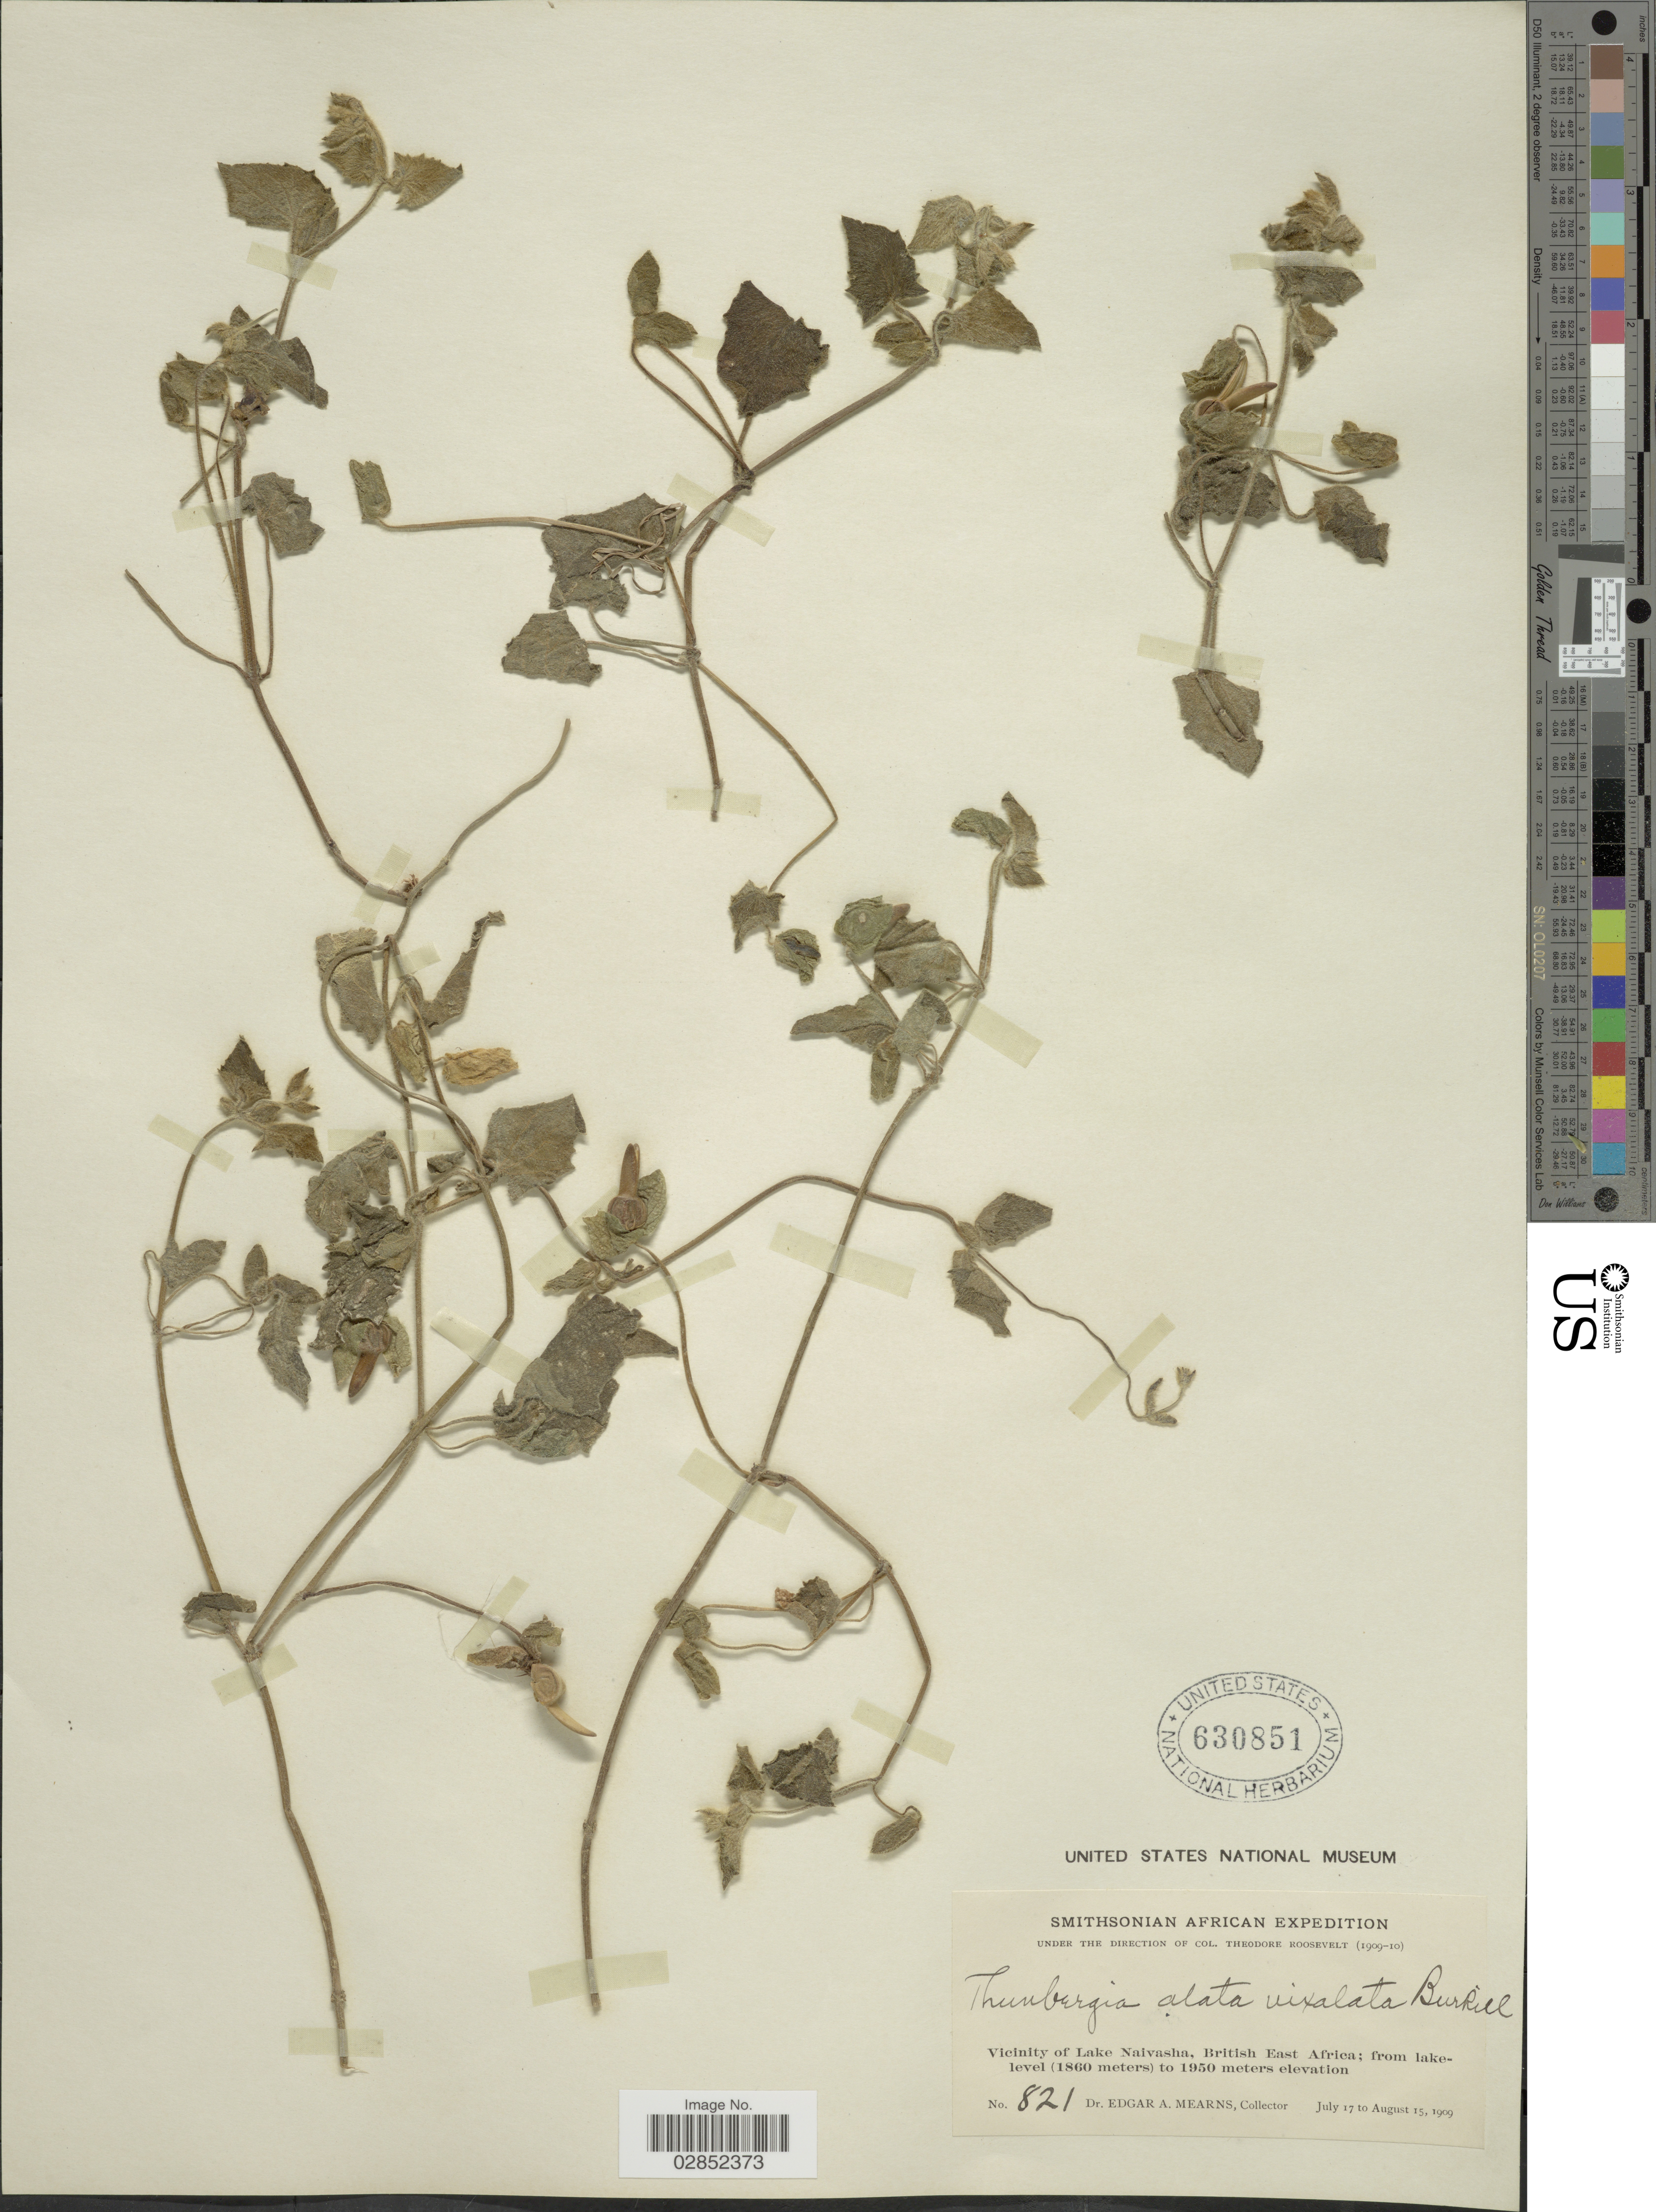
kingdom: Plantae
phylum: Tracheophyta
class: Magnoliopsida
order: Lamiales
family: Acanthaceae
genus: Thunbergia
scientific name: Thunbergia alata var. vixalata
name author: Burkill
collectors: E. A. Mearns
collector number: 821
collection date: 1909-07-17/1909-08-15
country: Kenya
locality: Vicinity of Lake Naivasha, British East Africa.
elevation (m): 1860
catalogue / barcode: US 630851